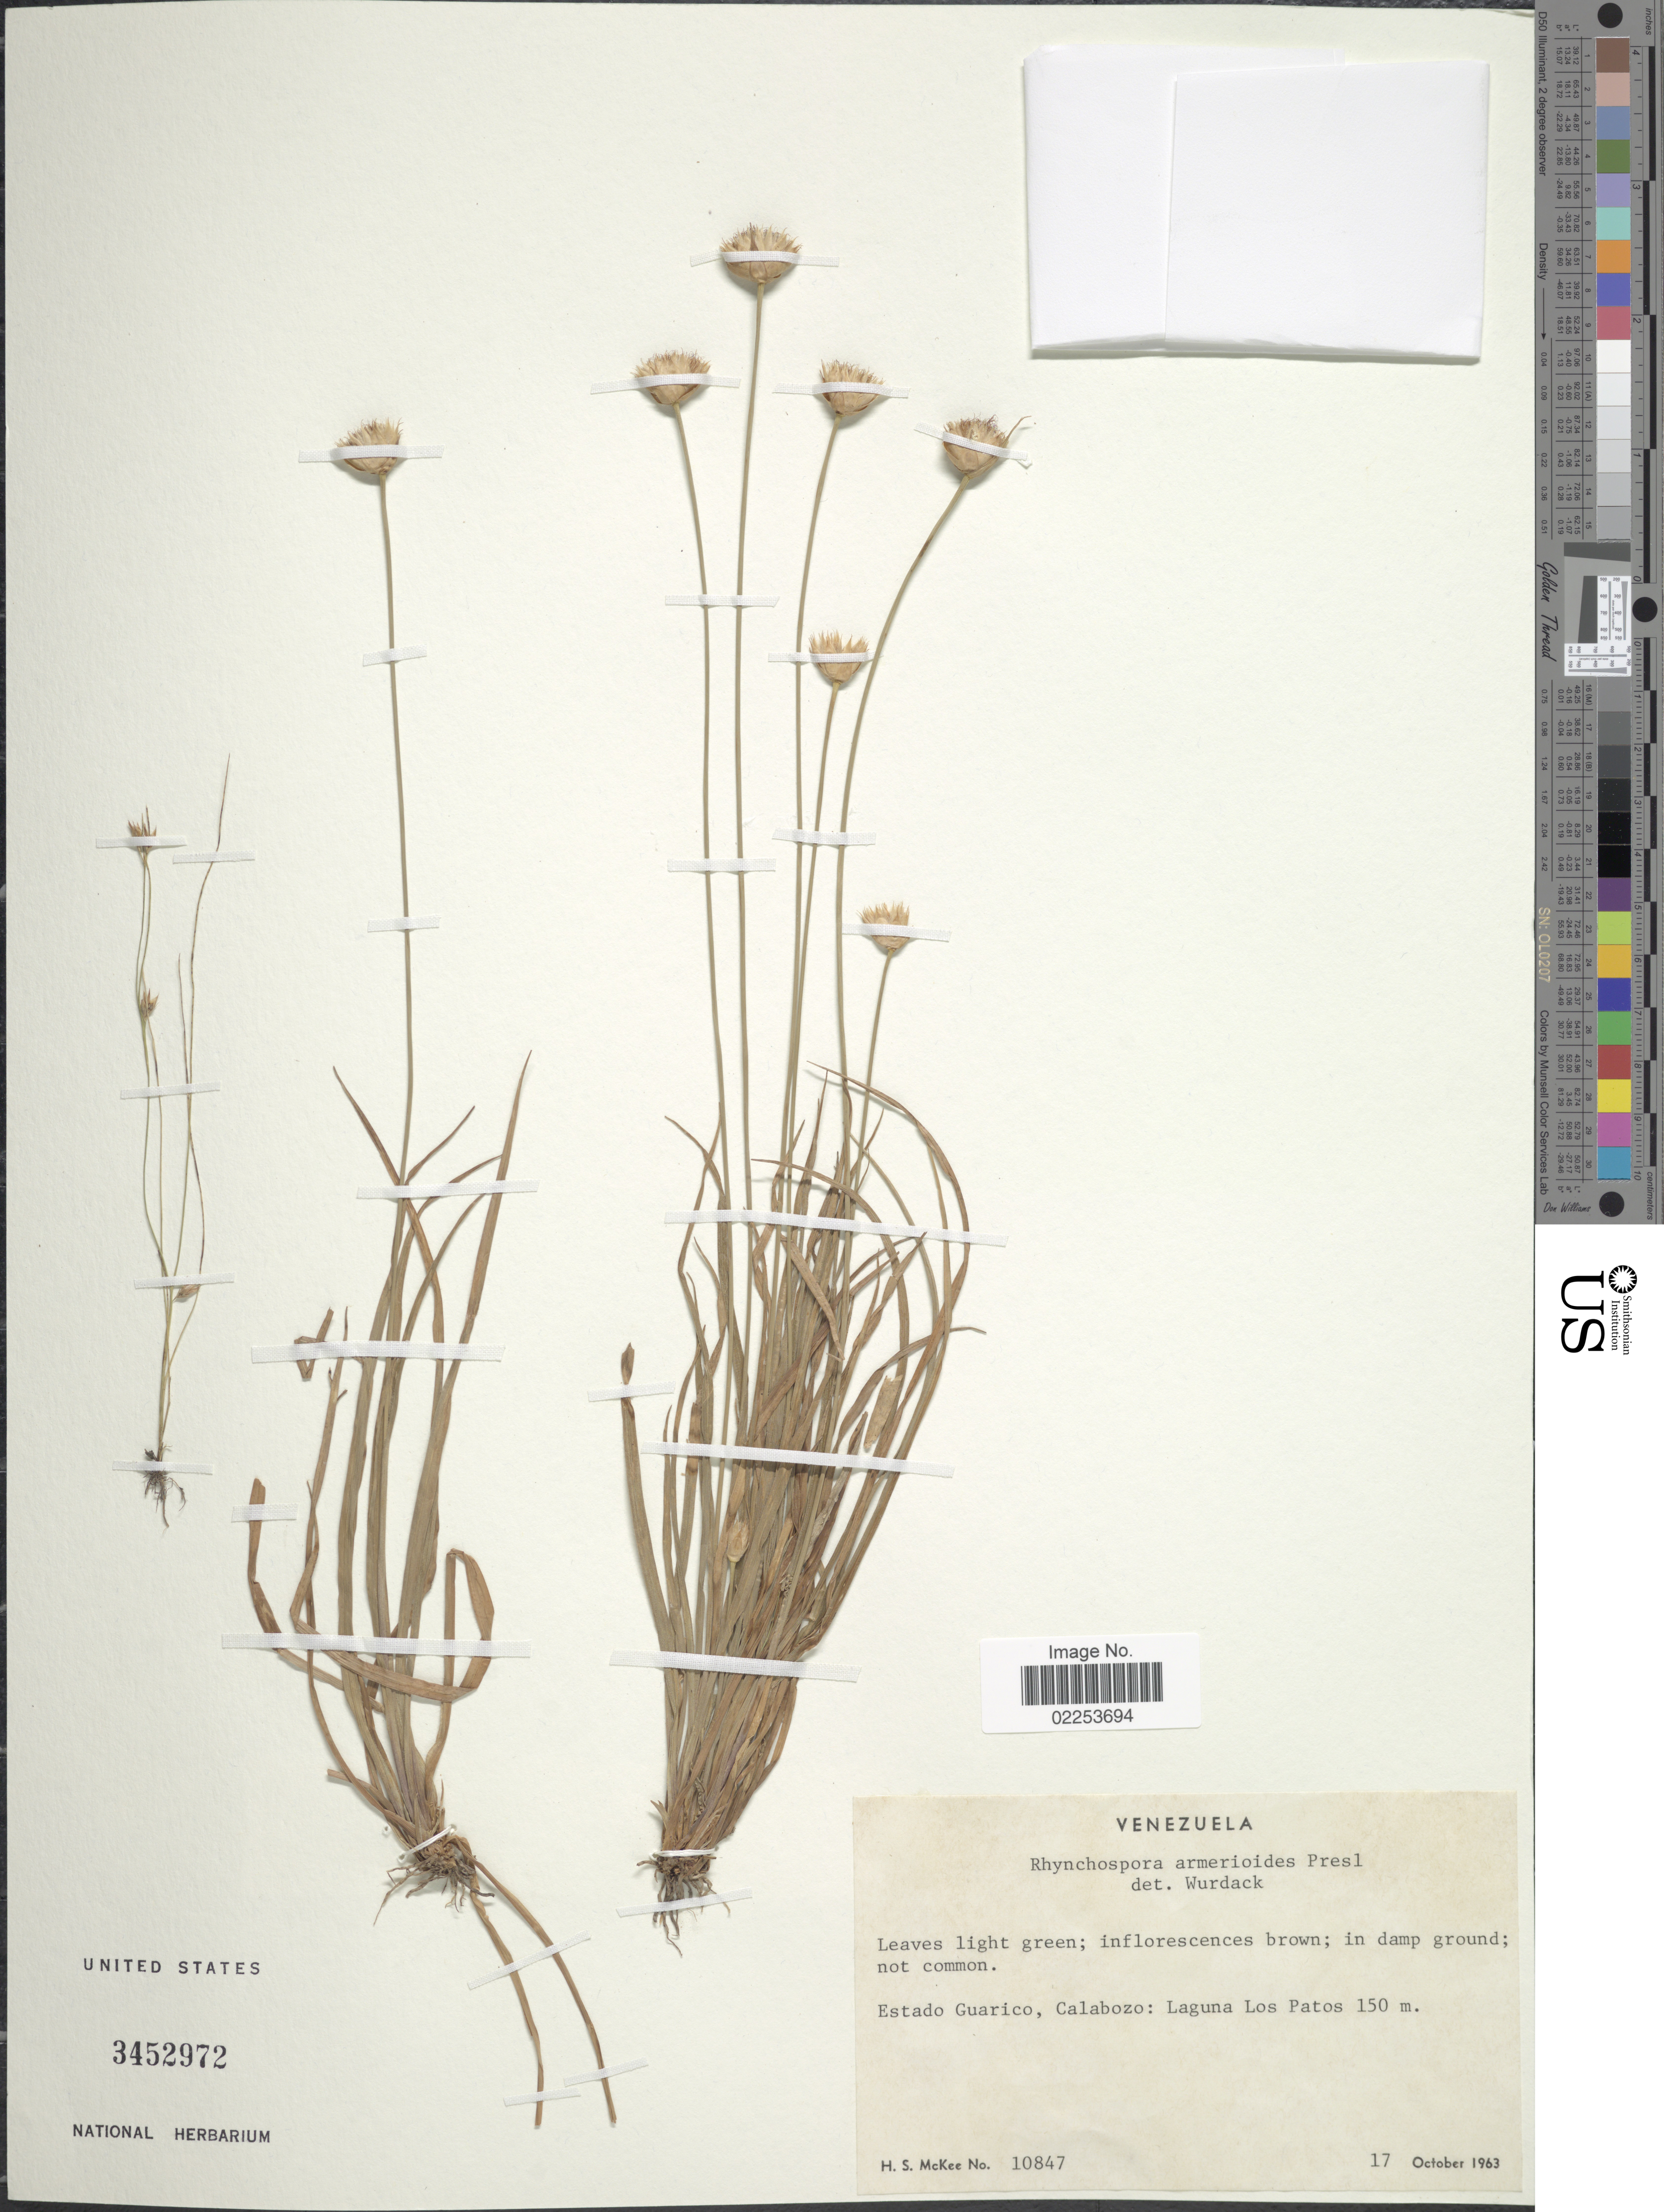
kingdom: Plantae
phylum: Tracheophyta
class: Liliopsida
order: Poales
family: Cyperaceae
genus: Rhynchospora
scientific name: Rhynchospora armerioides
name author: J. Presl & C. Presl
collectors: H. S. McKee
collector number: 10847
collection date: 1963-10-17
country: Venezuela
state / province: Guárico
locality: Estado Guarico, Calabozo: Laguna Los Patos.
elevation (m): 150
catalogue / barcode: US 3452972